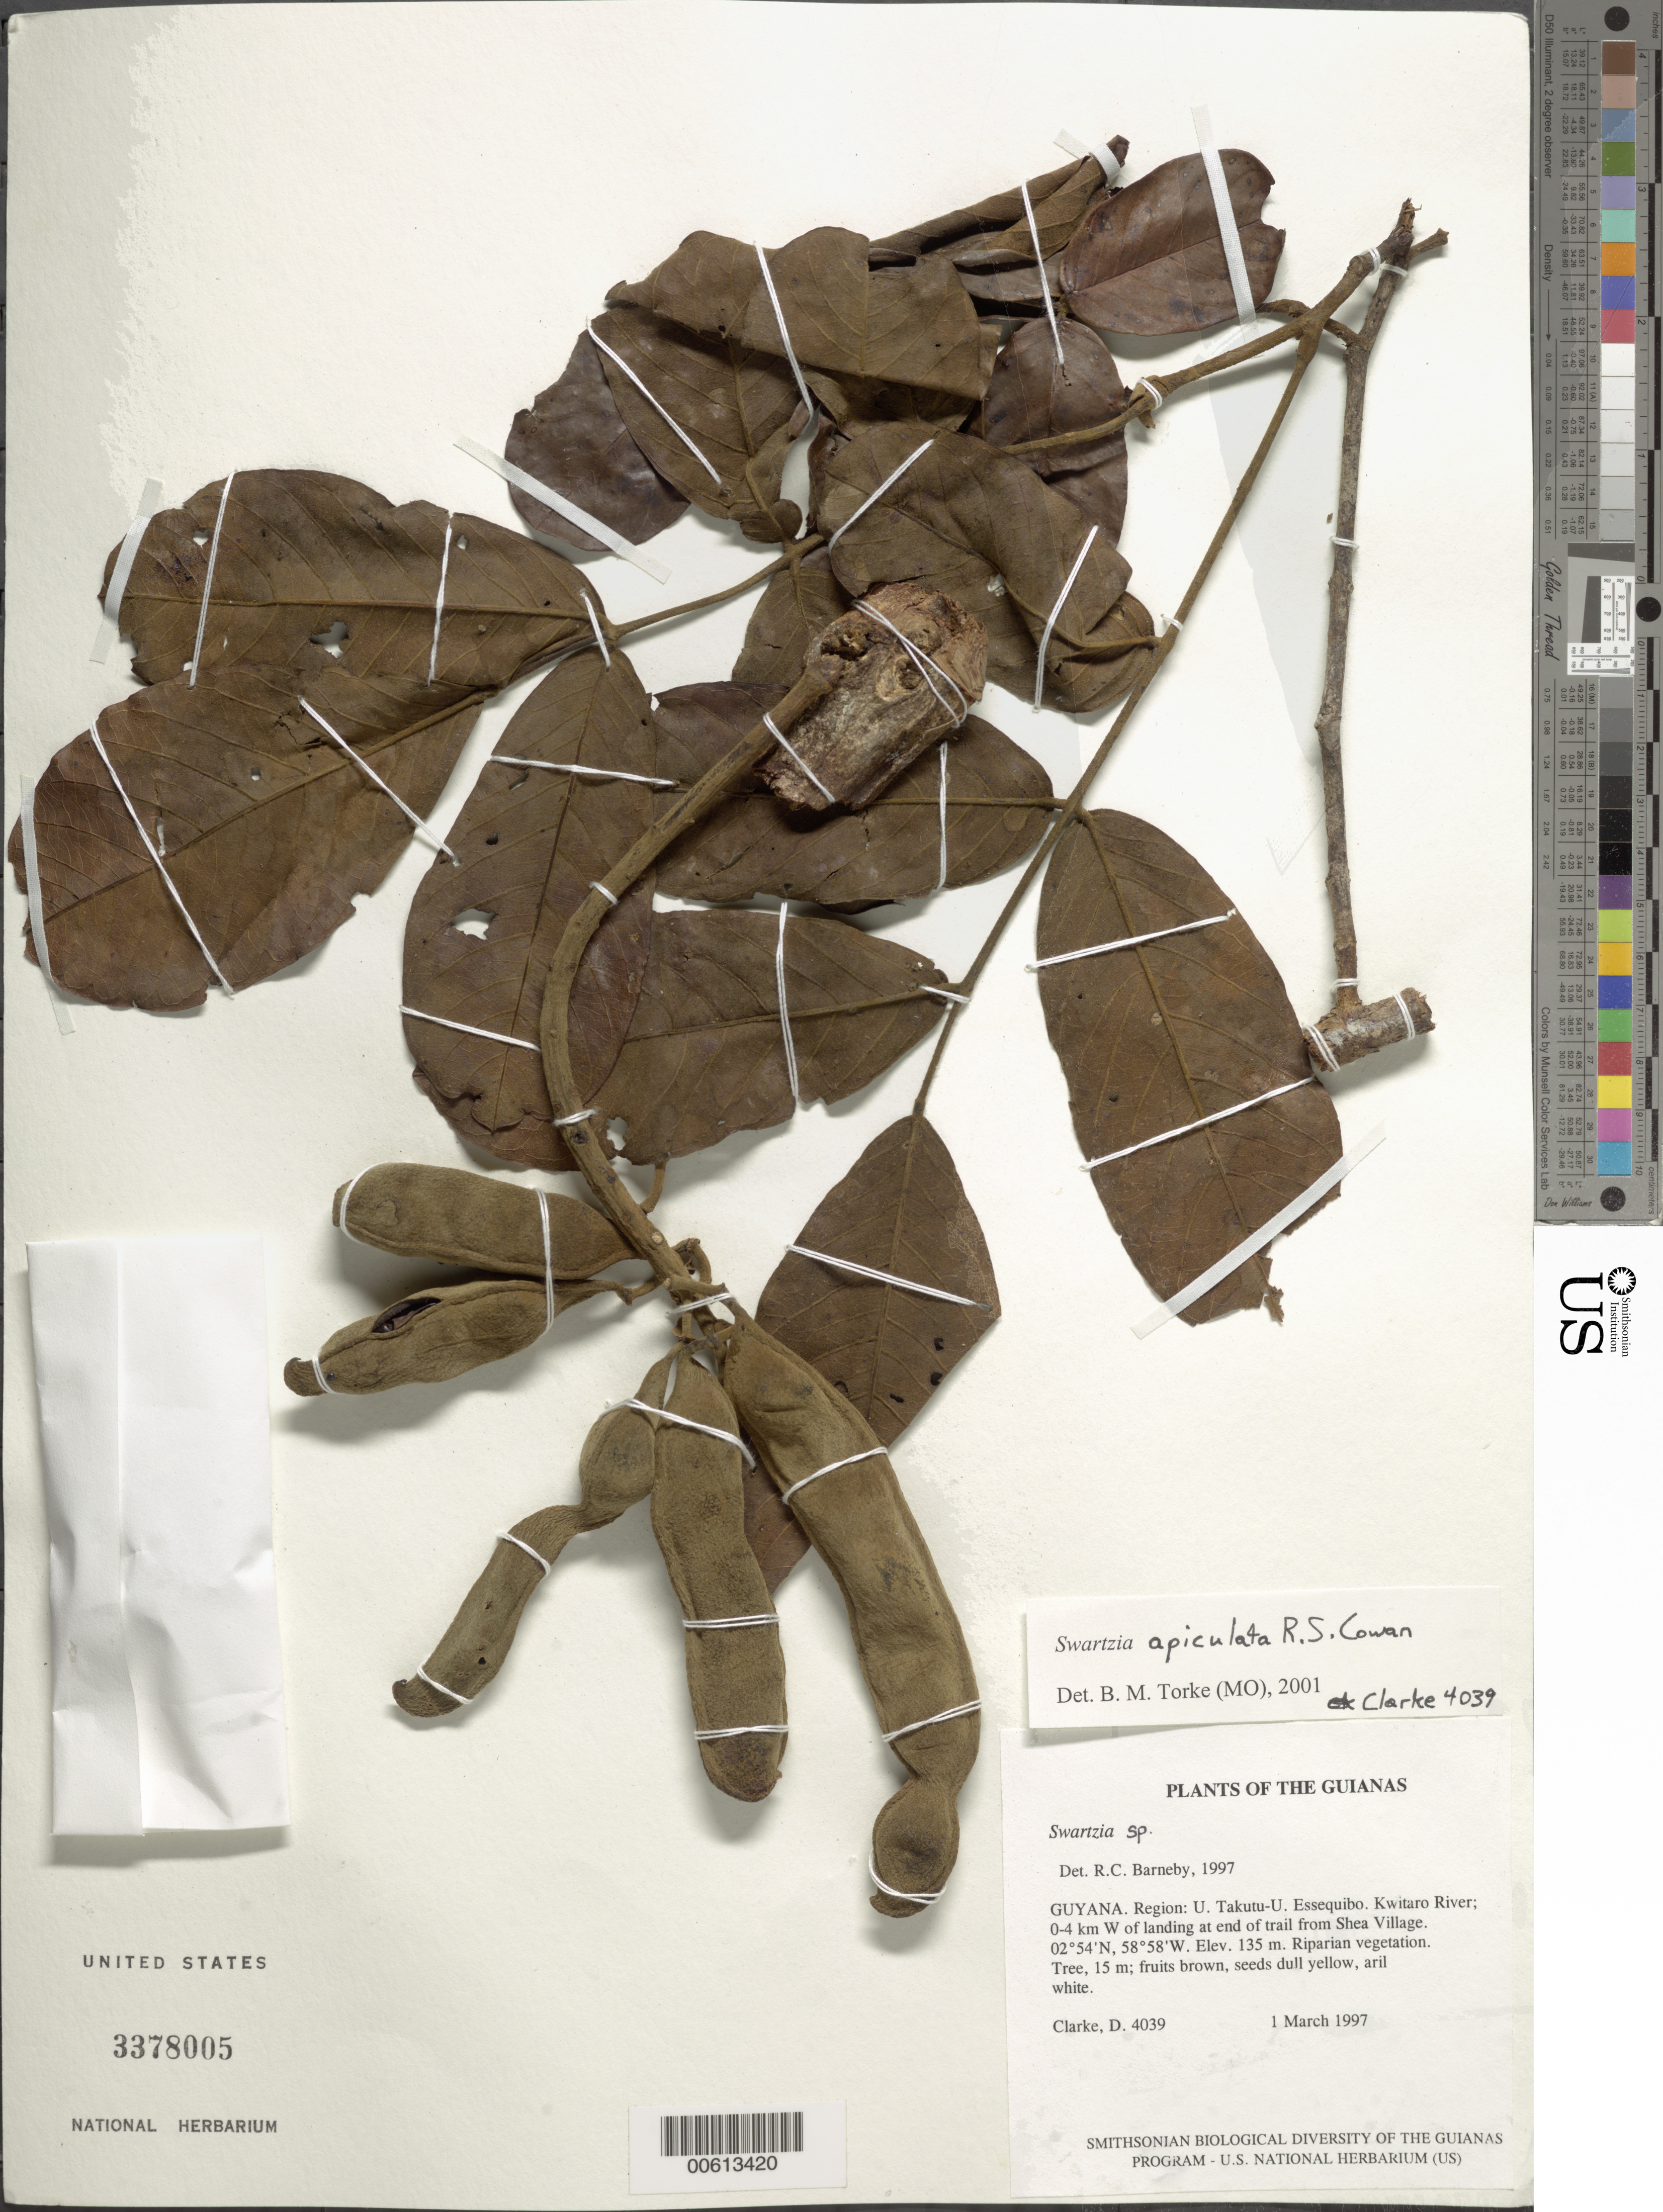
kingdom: Plantae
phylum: Tracheophyta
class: Magnoliopsida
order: Fabales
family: Fabaceae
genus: Swartzia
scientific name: Swartzia apiculata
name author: R.S. Cowan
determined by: Torke, B. M., (MO)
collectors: H. D. Clarke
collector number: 4039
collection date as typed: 1 March 1997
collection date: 1997-03-01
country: Guyana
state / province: U. Takutu-U. Essequibo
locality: Kwitaro River; 0-4 km W of landing at end of trail from Shea Village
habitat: Riparian vegetation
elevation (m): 135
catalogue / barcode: US 3378005